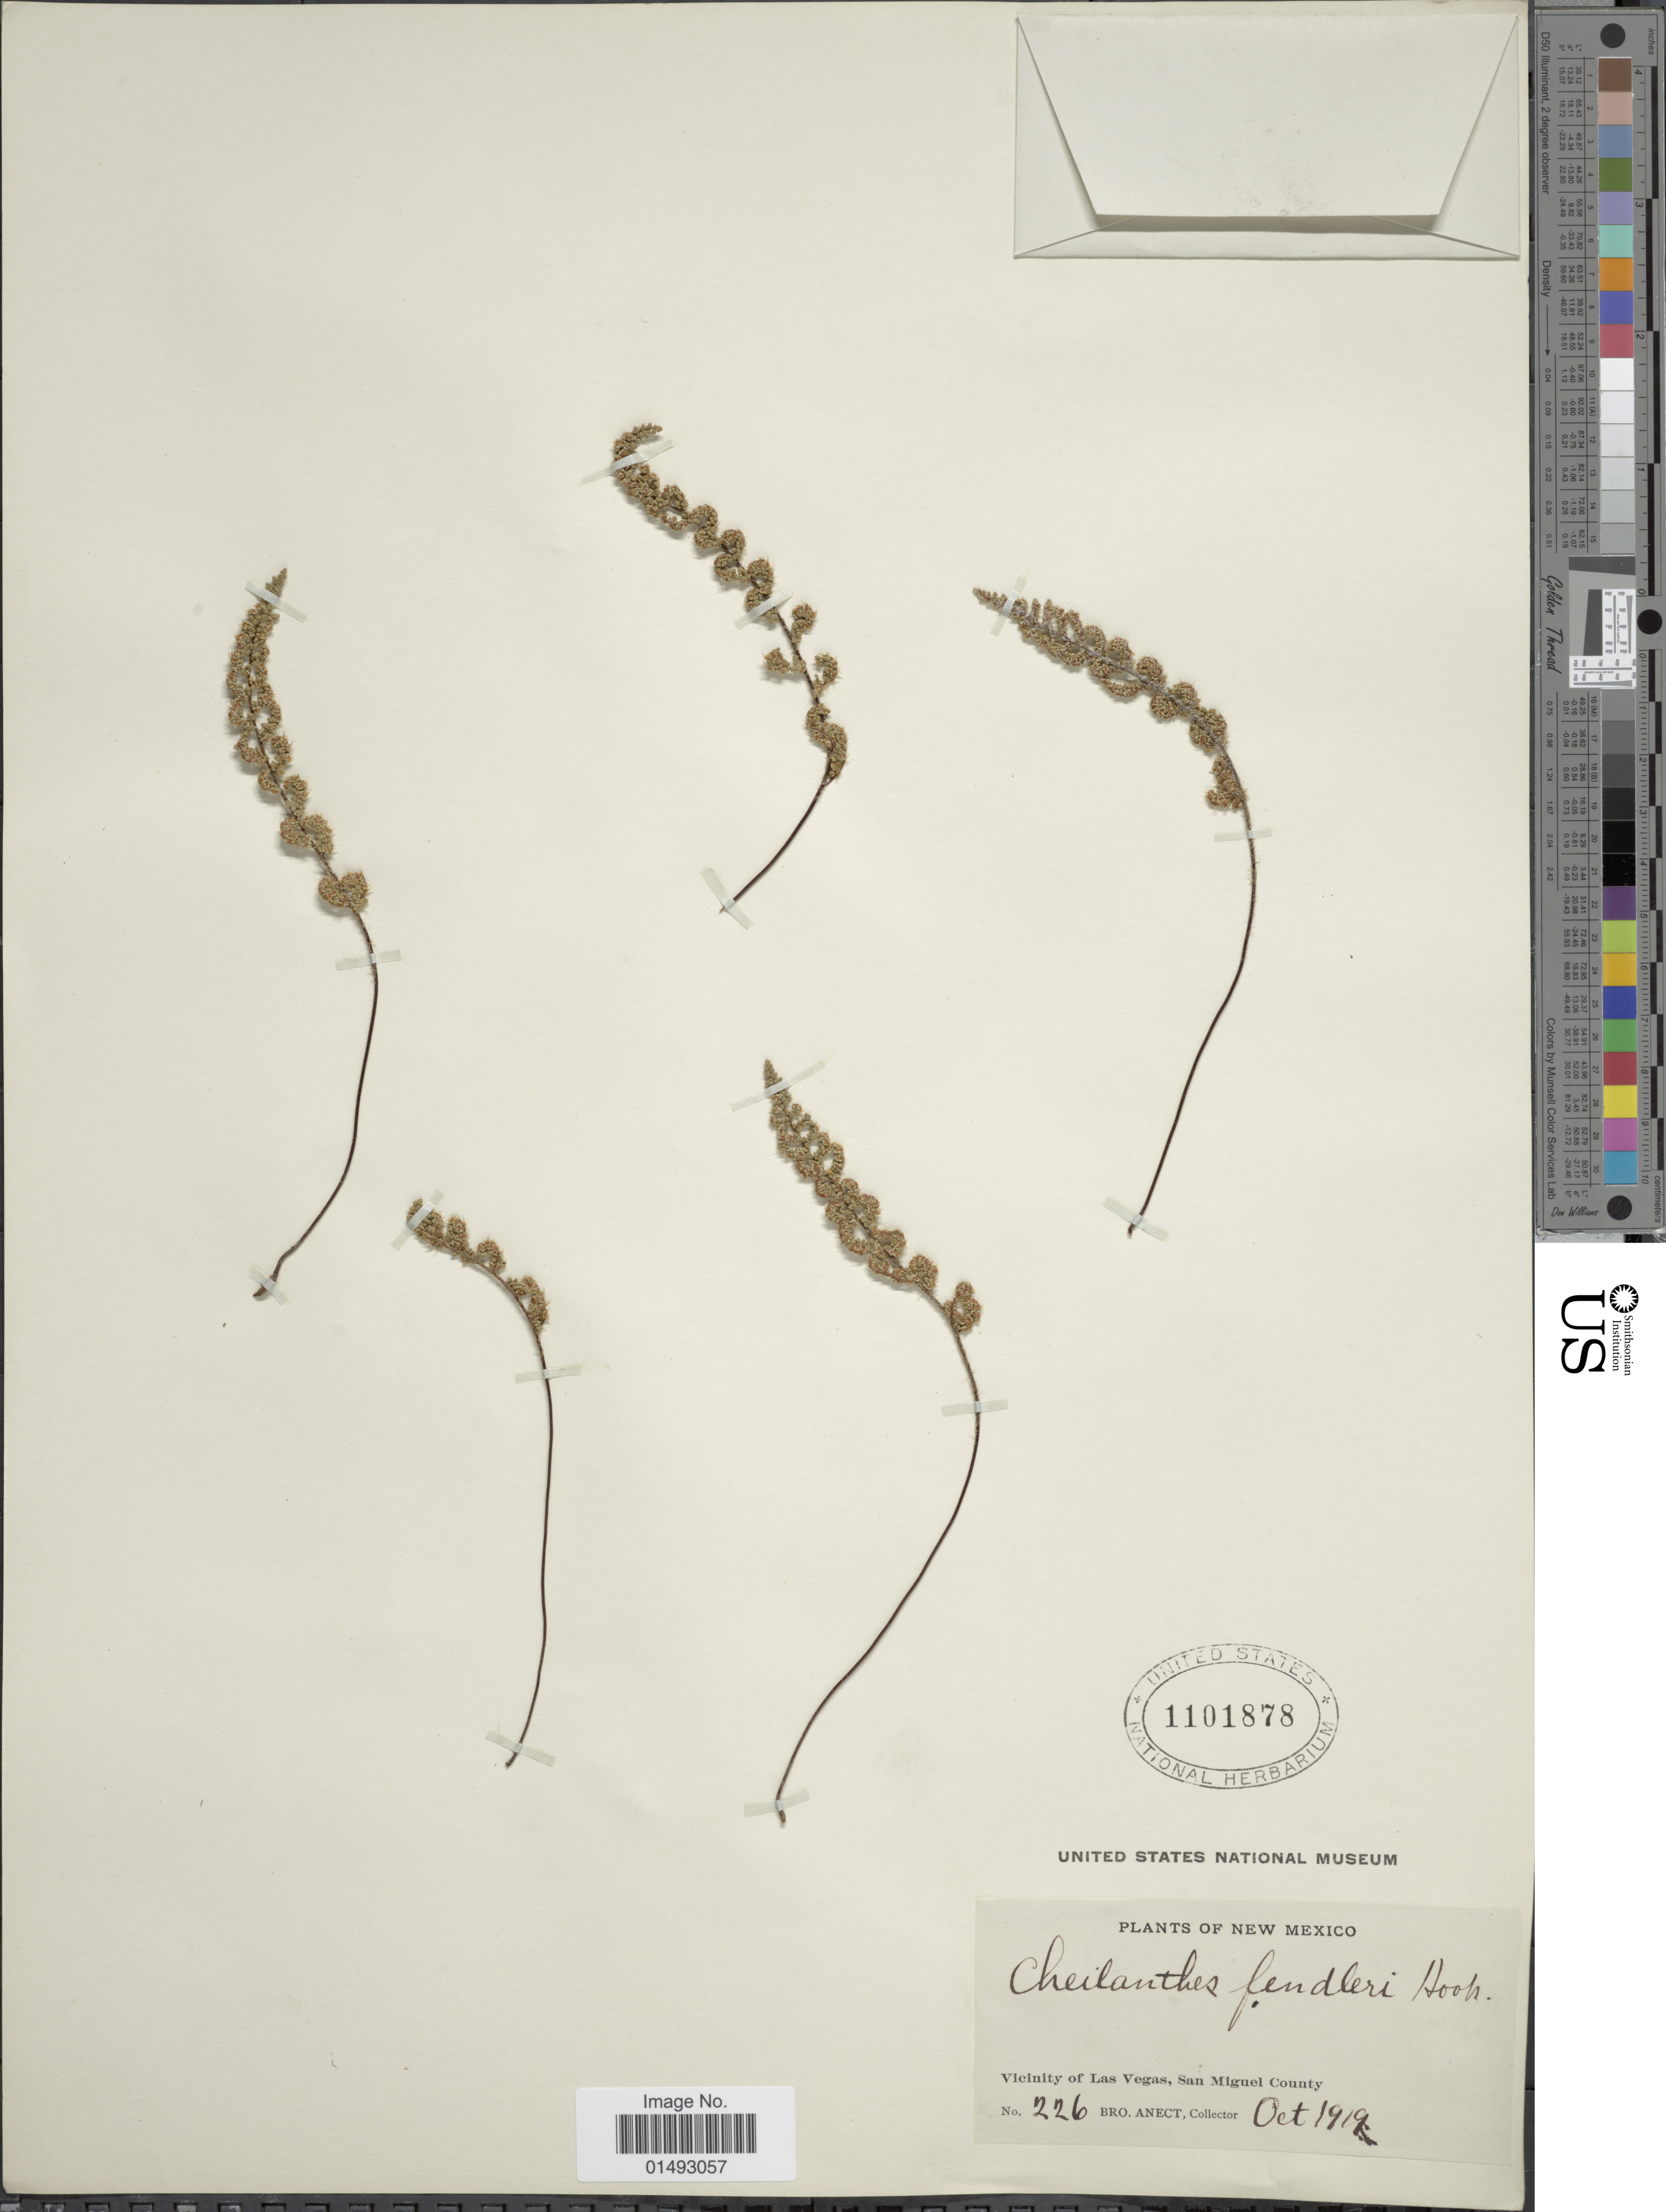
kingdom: Plantae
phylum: Tracheophyta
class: Polypodiopsida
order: Polypodiales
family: Pteridaceae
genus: Myriopteris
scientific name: Myriopteris fendleri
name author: (Hook.) E. Fourn.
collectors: B. Anect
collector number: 226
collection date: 1919-10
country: United States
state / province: New Mexico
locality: Vicinity of Las Vegas, San Miguel County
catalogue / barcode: US 1101878